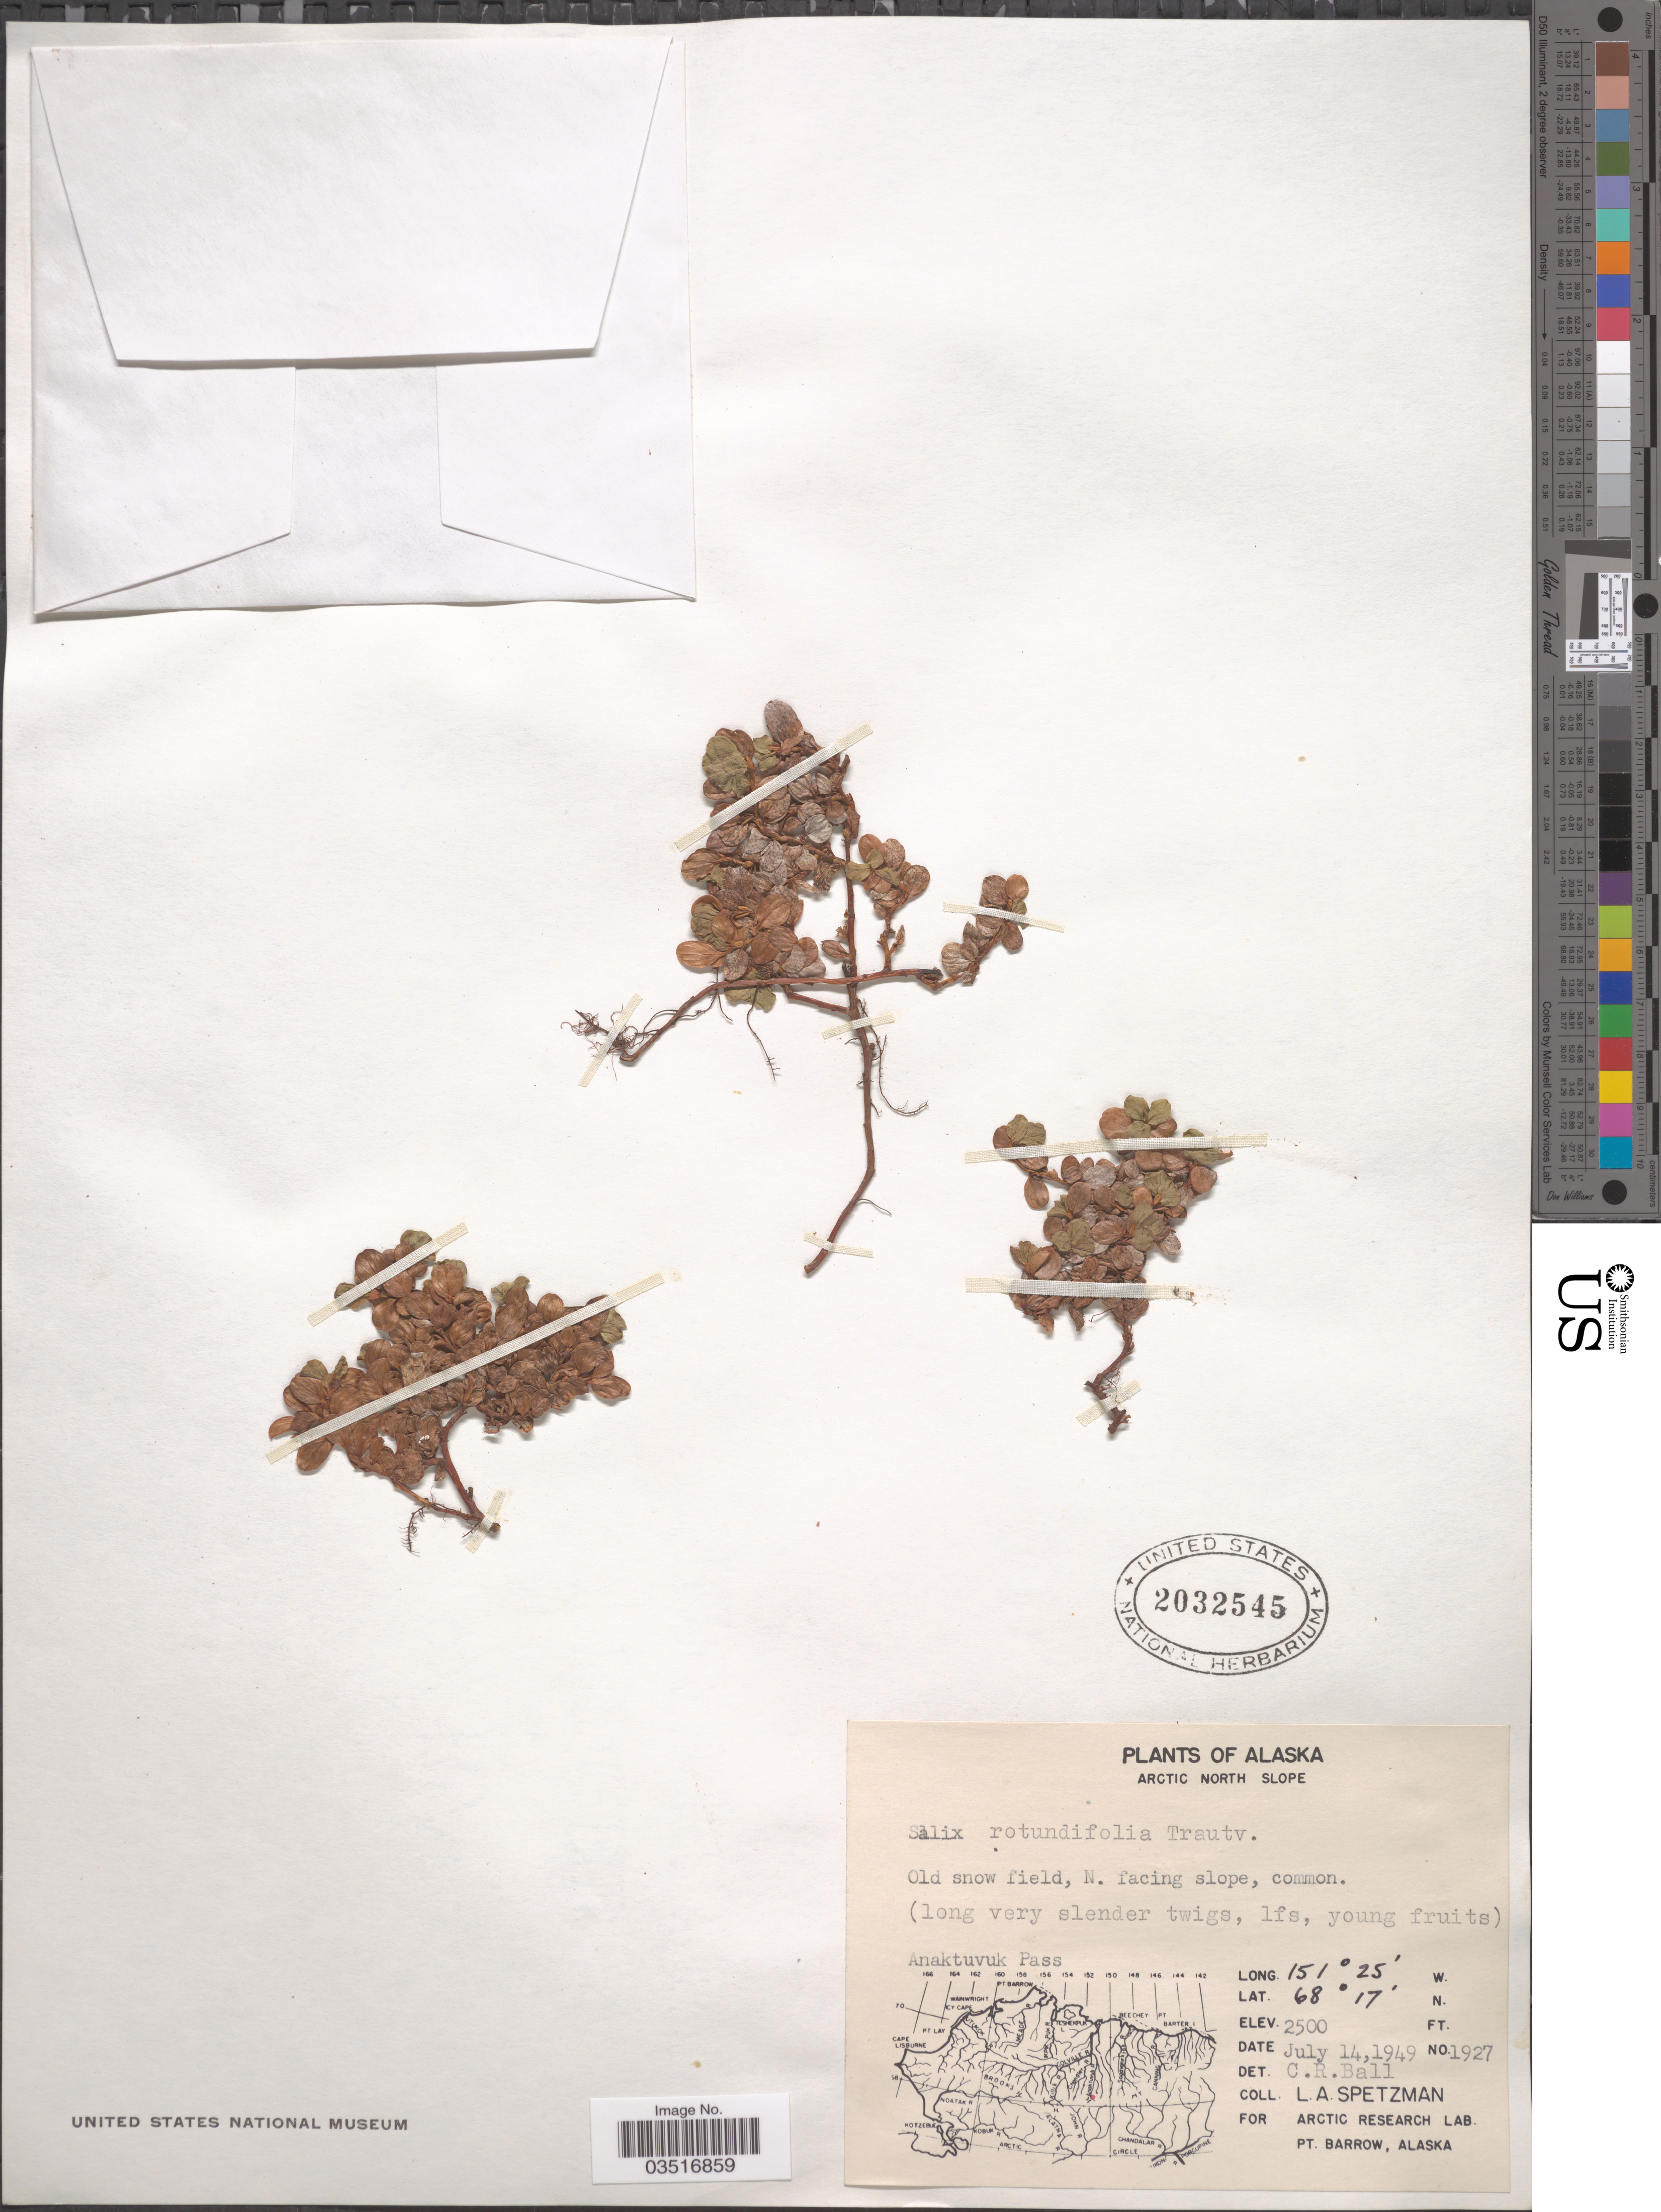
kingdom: Plantae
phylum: Tracheophyta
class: Magnoliopsida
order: Malpighiales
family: Salicaceae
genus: Salix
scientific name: Salix rotundifolia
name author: Trautv.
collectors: L. Spetzman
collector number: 1927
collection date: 1949-07-14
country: United States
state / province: Alaska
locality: Arctic North Slope. Old snow field, N. facing slope. Anaktuvuk Pass.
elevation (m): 762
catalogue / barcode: US 2032545